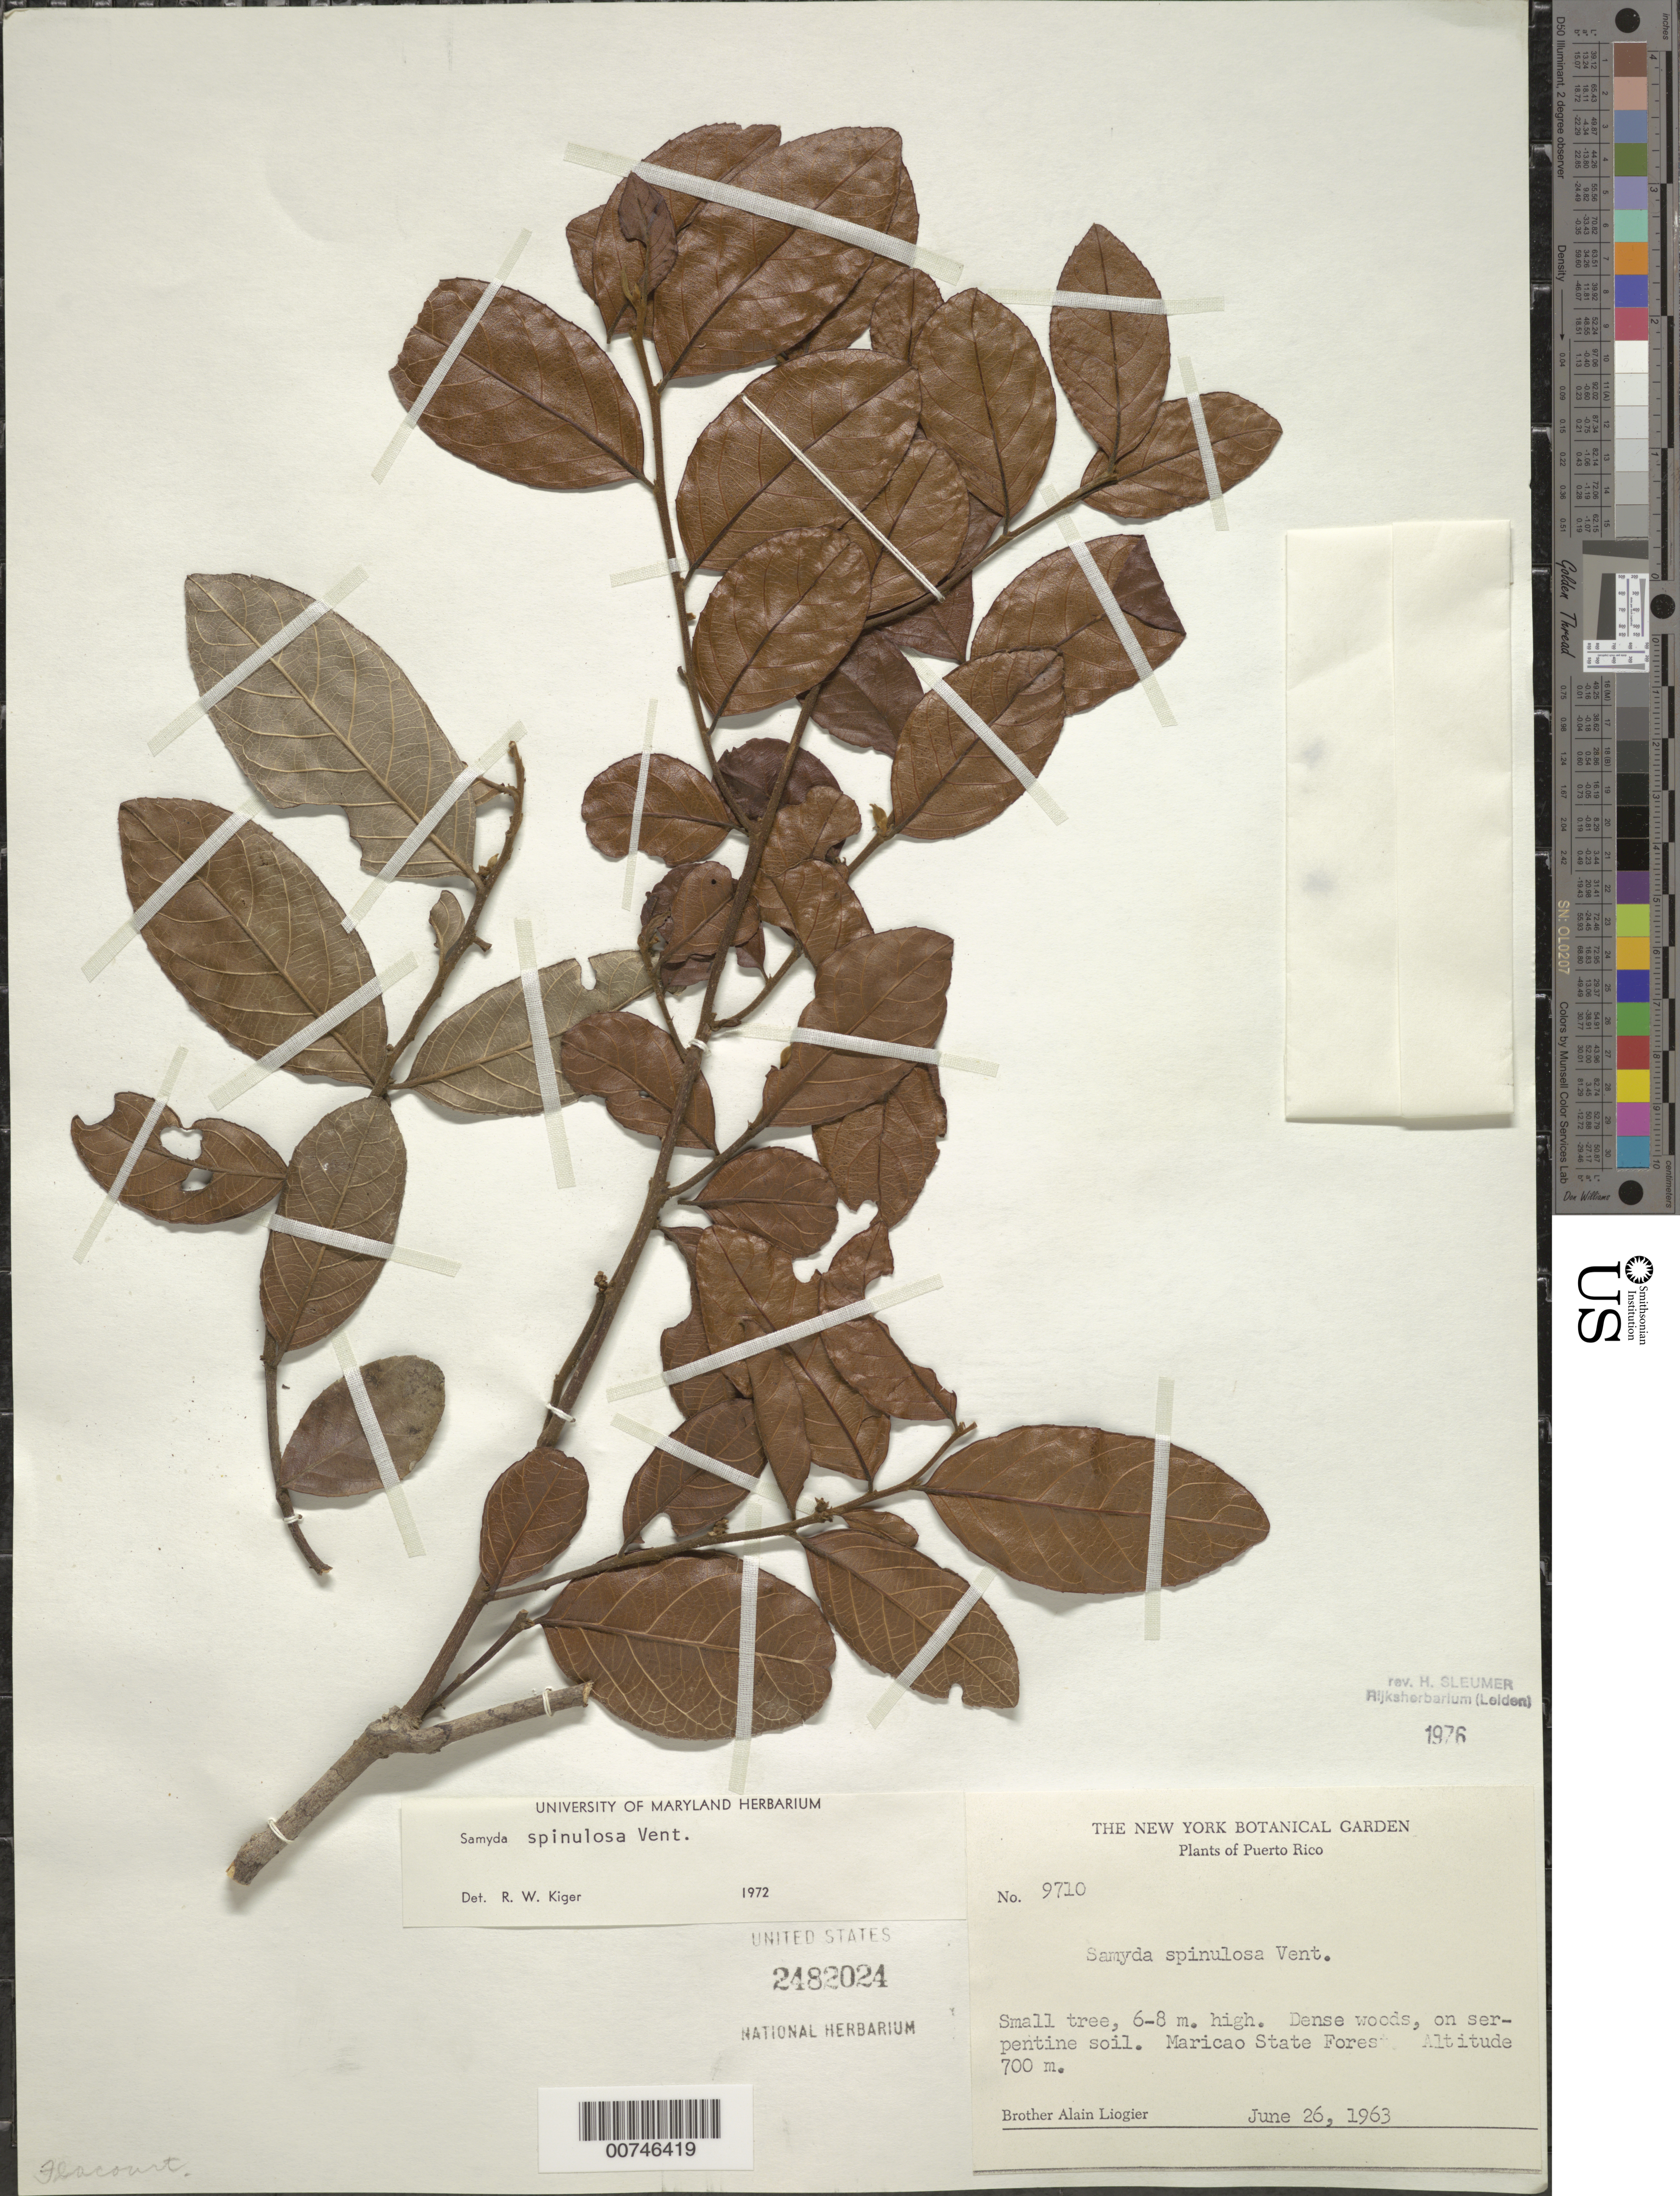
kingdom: Plantae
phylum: Tracheophyta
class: Magnoliopsida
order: Malpighiales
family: Salicaceae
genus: Casearia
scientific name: Casearia spinulosa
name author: (Vent.) T. Samar. & M.H. Alford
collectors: A. H. Liogier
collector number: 9710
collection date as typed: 26 Jun 1963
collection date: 1963-06-26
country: Puerto Rico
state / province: Maricao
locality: Maricao State Forest, dense woods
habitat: On serpentine soil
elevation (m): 700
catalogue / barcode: US 2482024